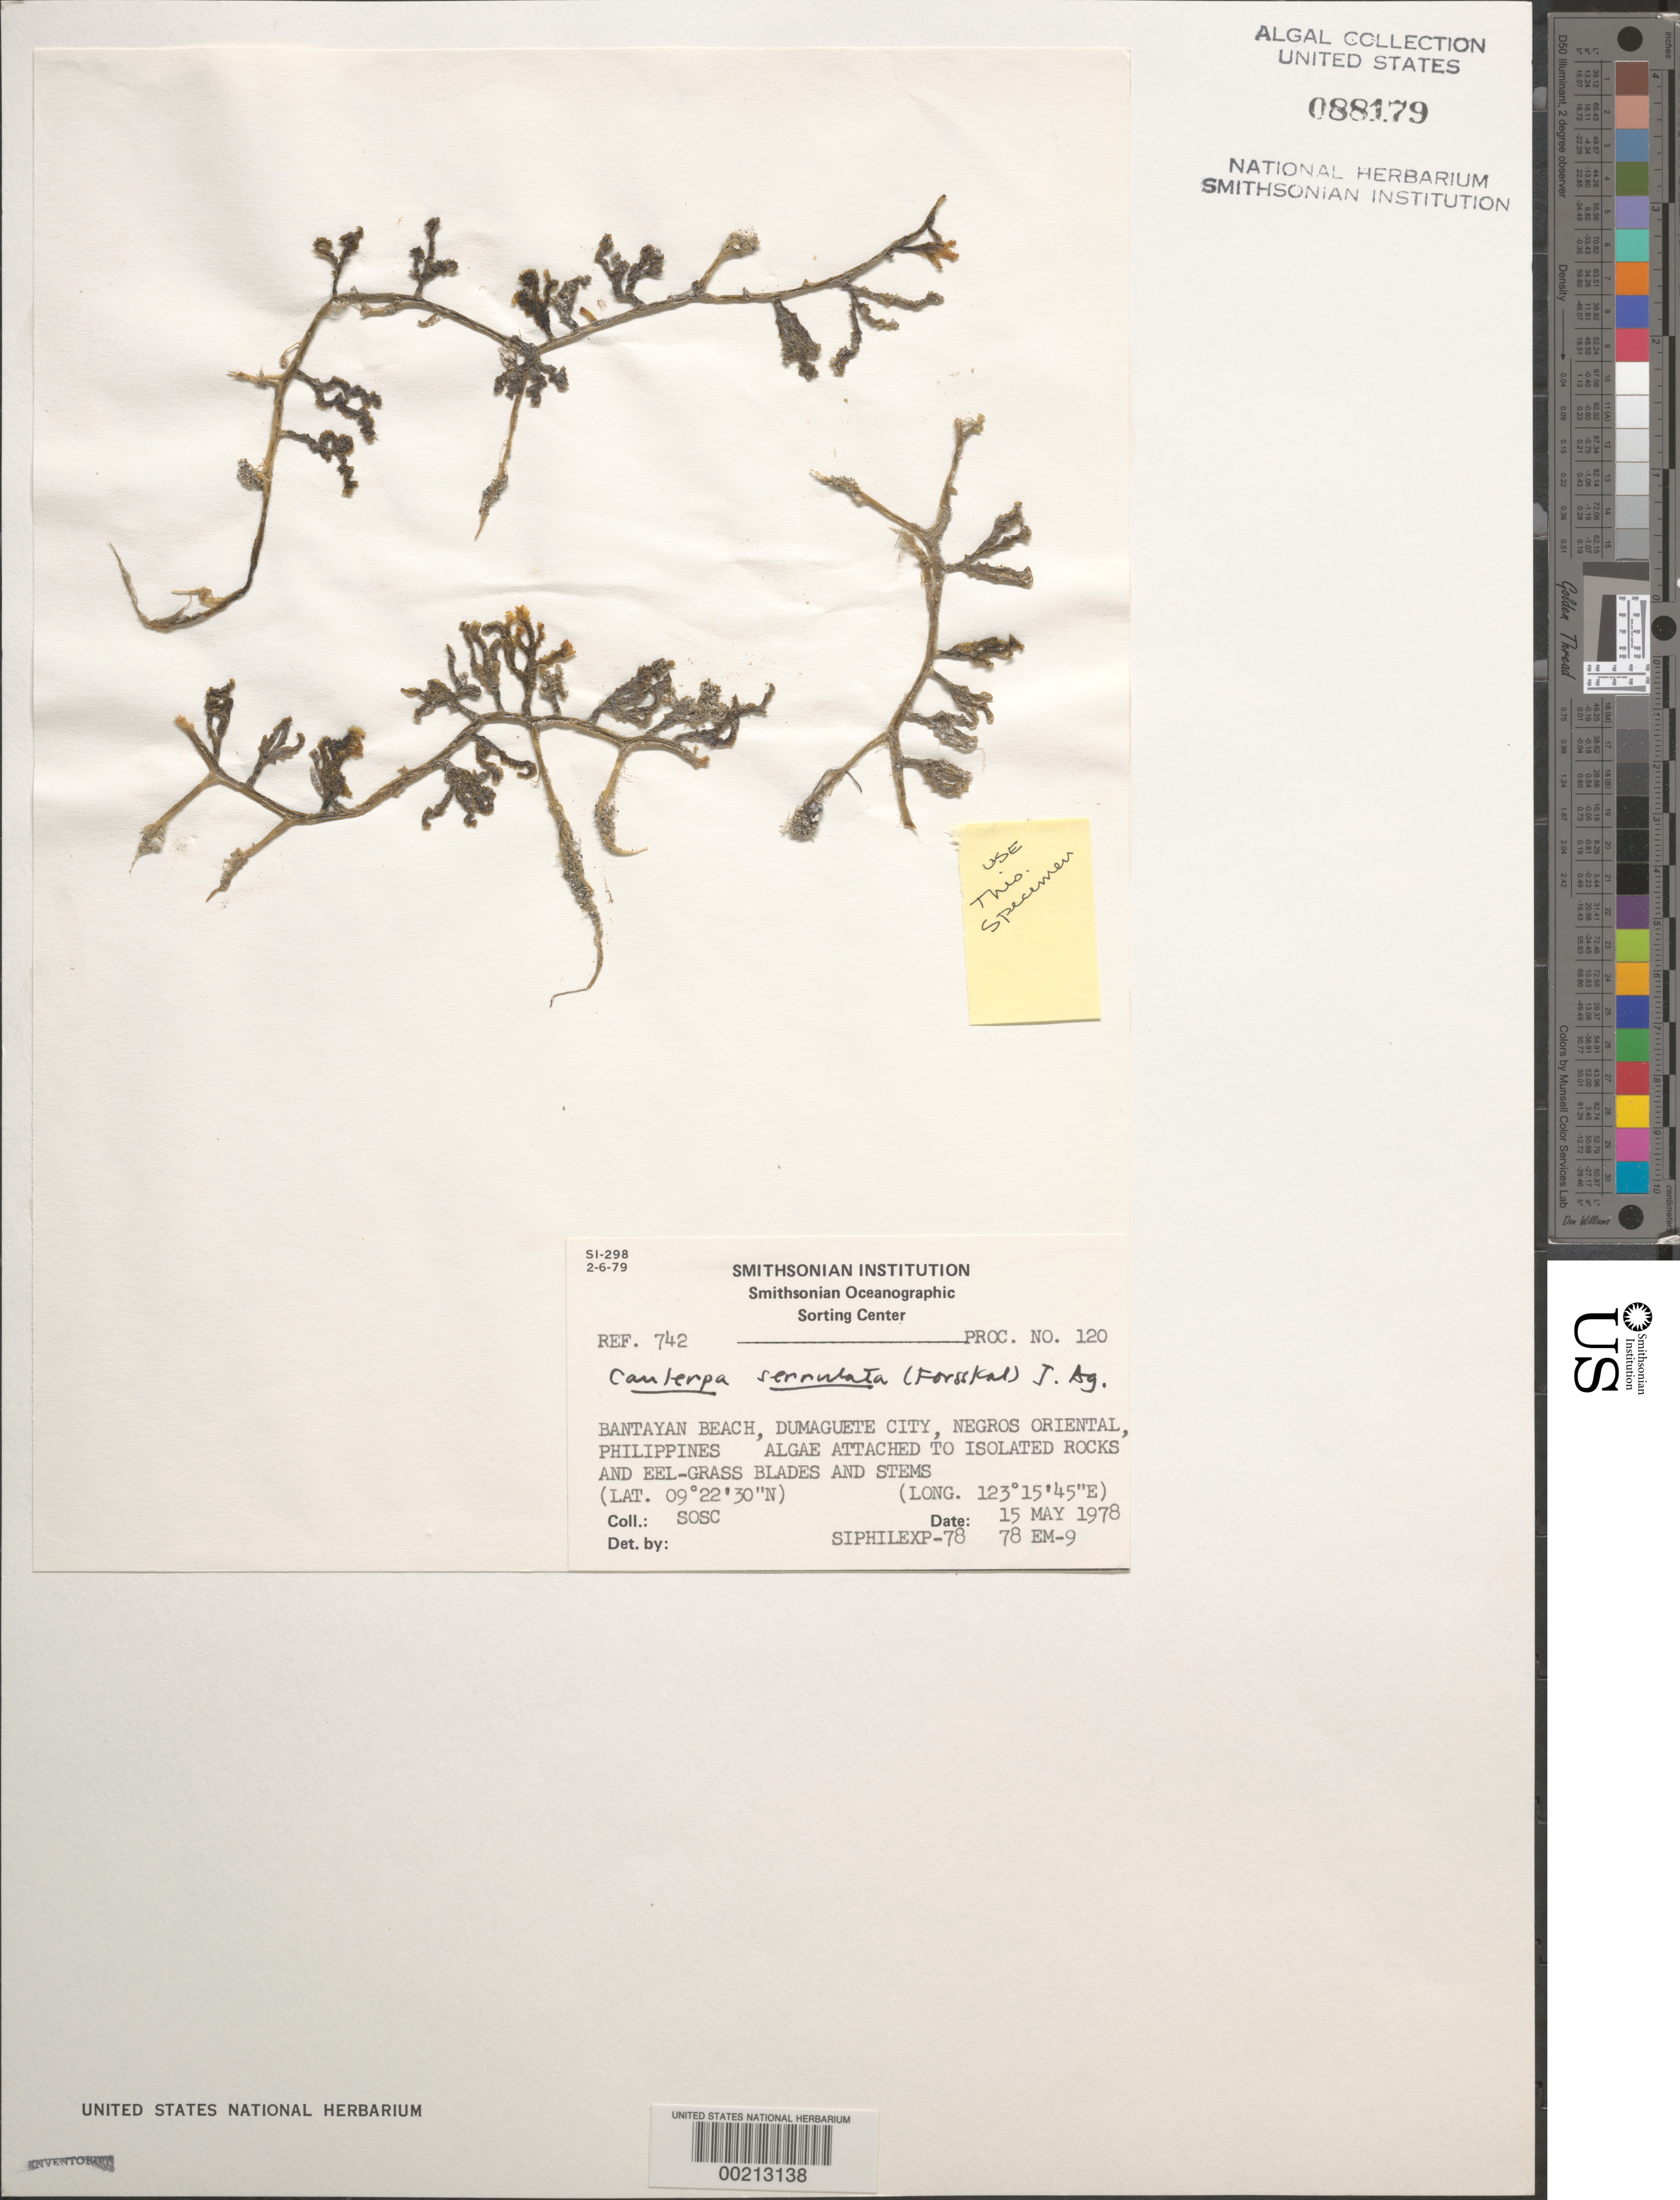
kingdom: Plantae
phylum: Chlorophyta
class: Ulvophyceae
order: Bryopsidales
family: Caulerpaceae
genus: Caulerpa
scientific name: Caulerpa serrulata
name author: (Forssk.) J. Agardh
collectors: SOSC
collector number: Station 78 Em-9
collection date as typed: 15 May 1978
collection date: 1978-05-15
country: Philippines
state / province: Central Visayas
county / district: Negros Oriental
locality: Bantayan beach, dumaguete city, negros oriental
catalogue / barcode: US 88179